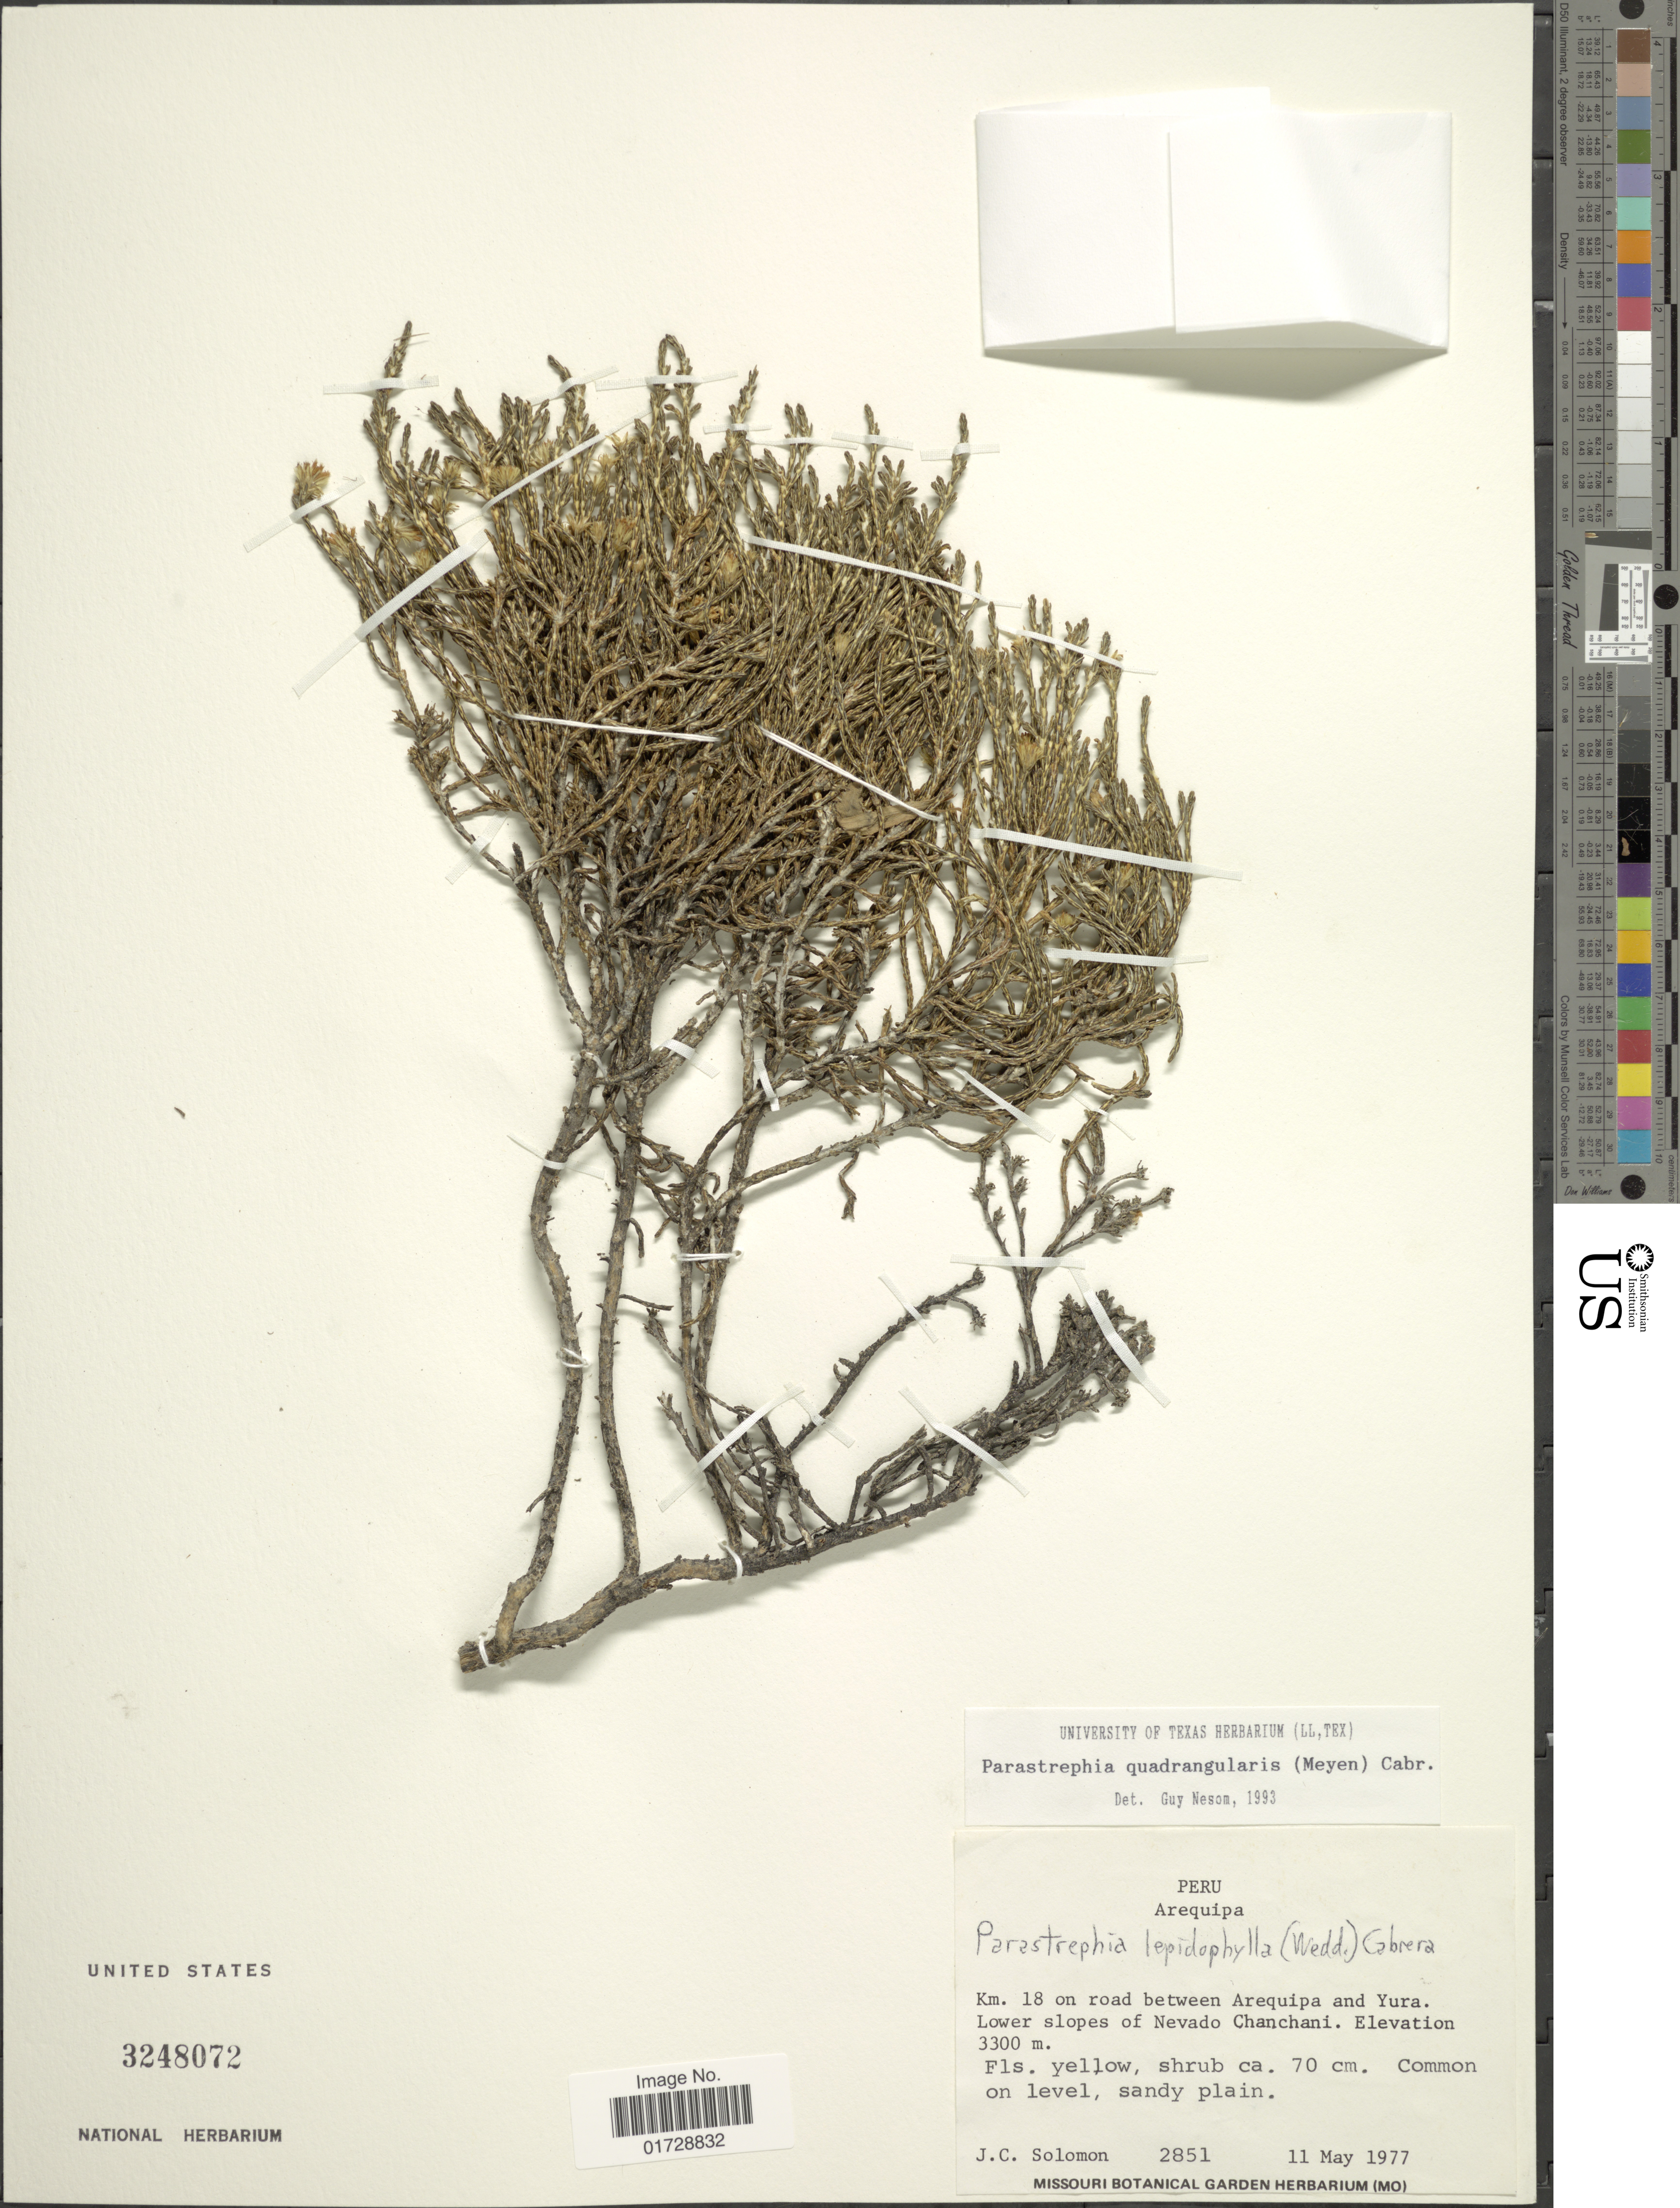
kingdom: Plantae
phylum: Tracheophyta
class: Magnoliopsida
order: Asterales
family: Asteraceae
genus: Parastrephia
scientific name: Parastrephia quadrangularis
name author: (Meyen) Cabrera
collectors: J. C. Solomon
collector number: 2851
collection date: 1977-05-11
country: Peru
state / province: Arequipa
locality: Km 18 on road between Arequipa and Yura, lower slopes of Nevado Chanchani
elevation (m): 3300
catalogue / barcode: US 3248072